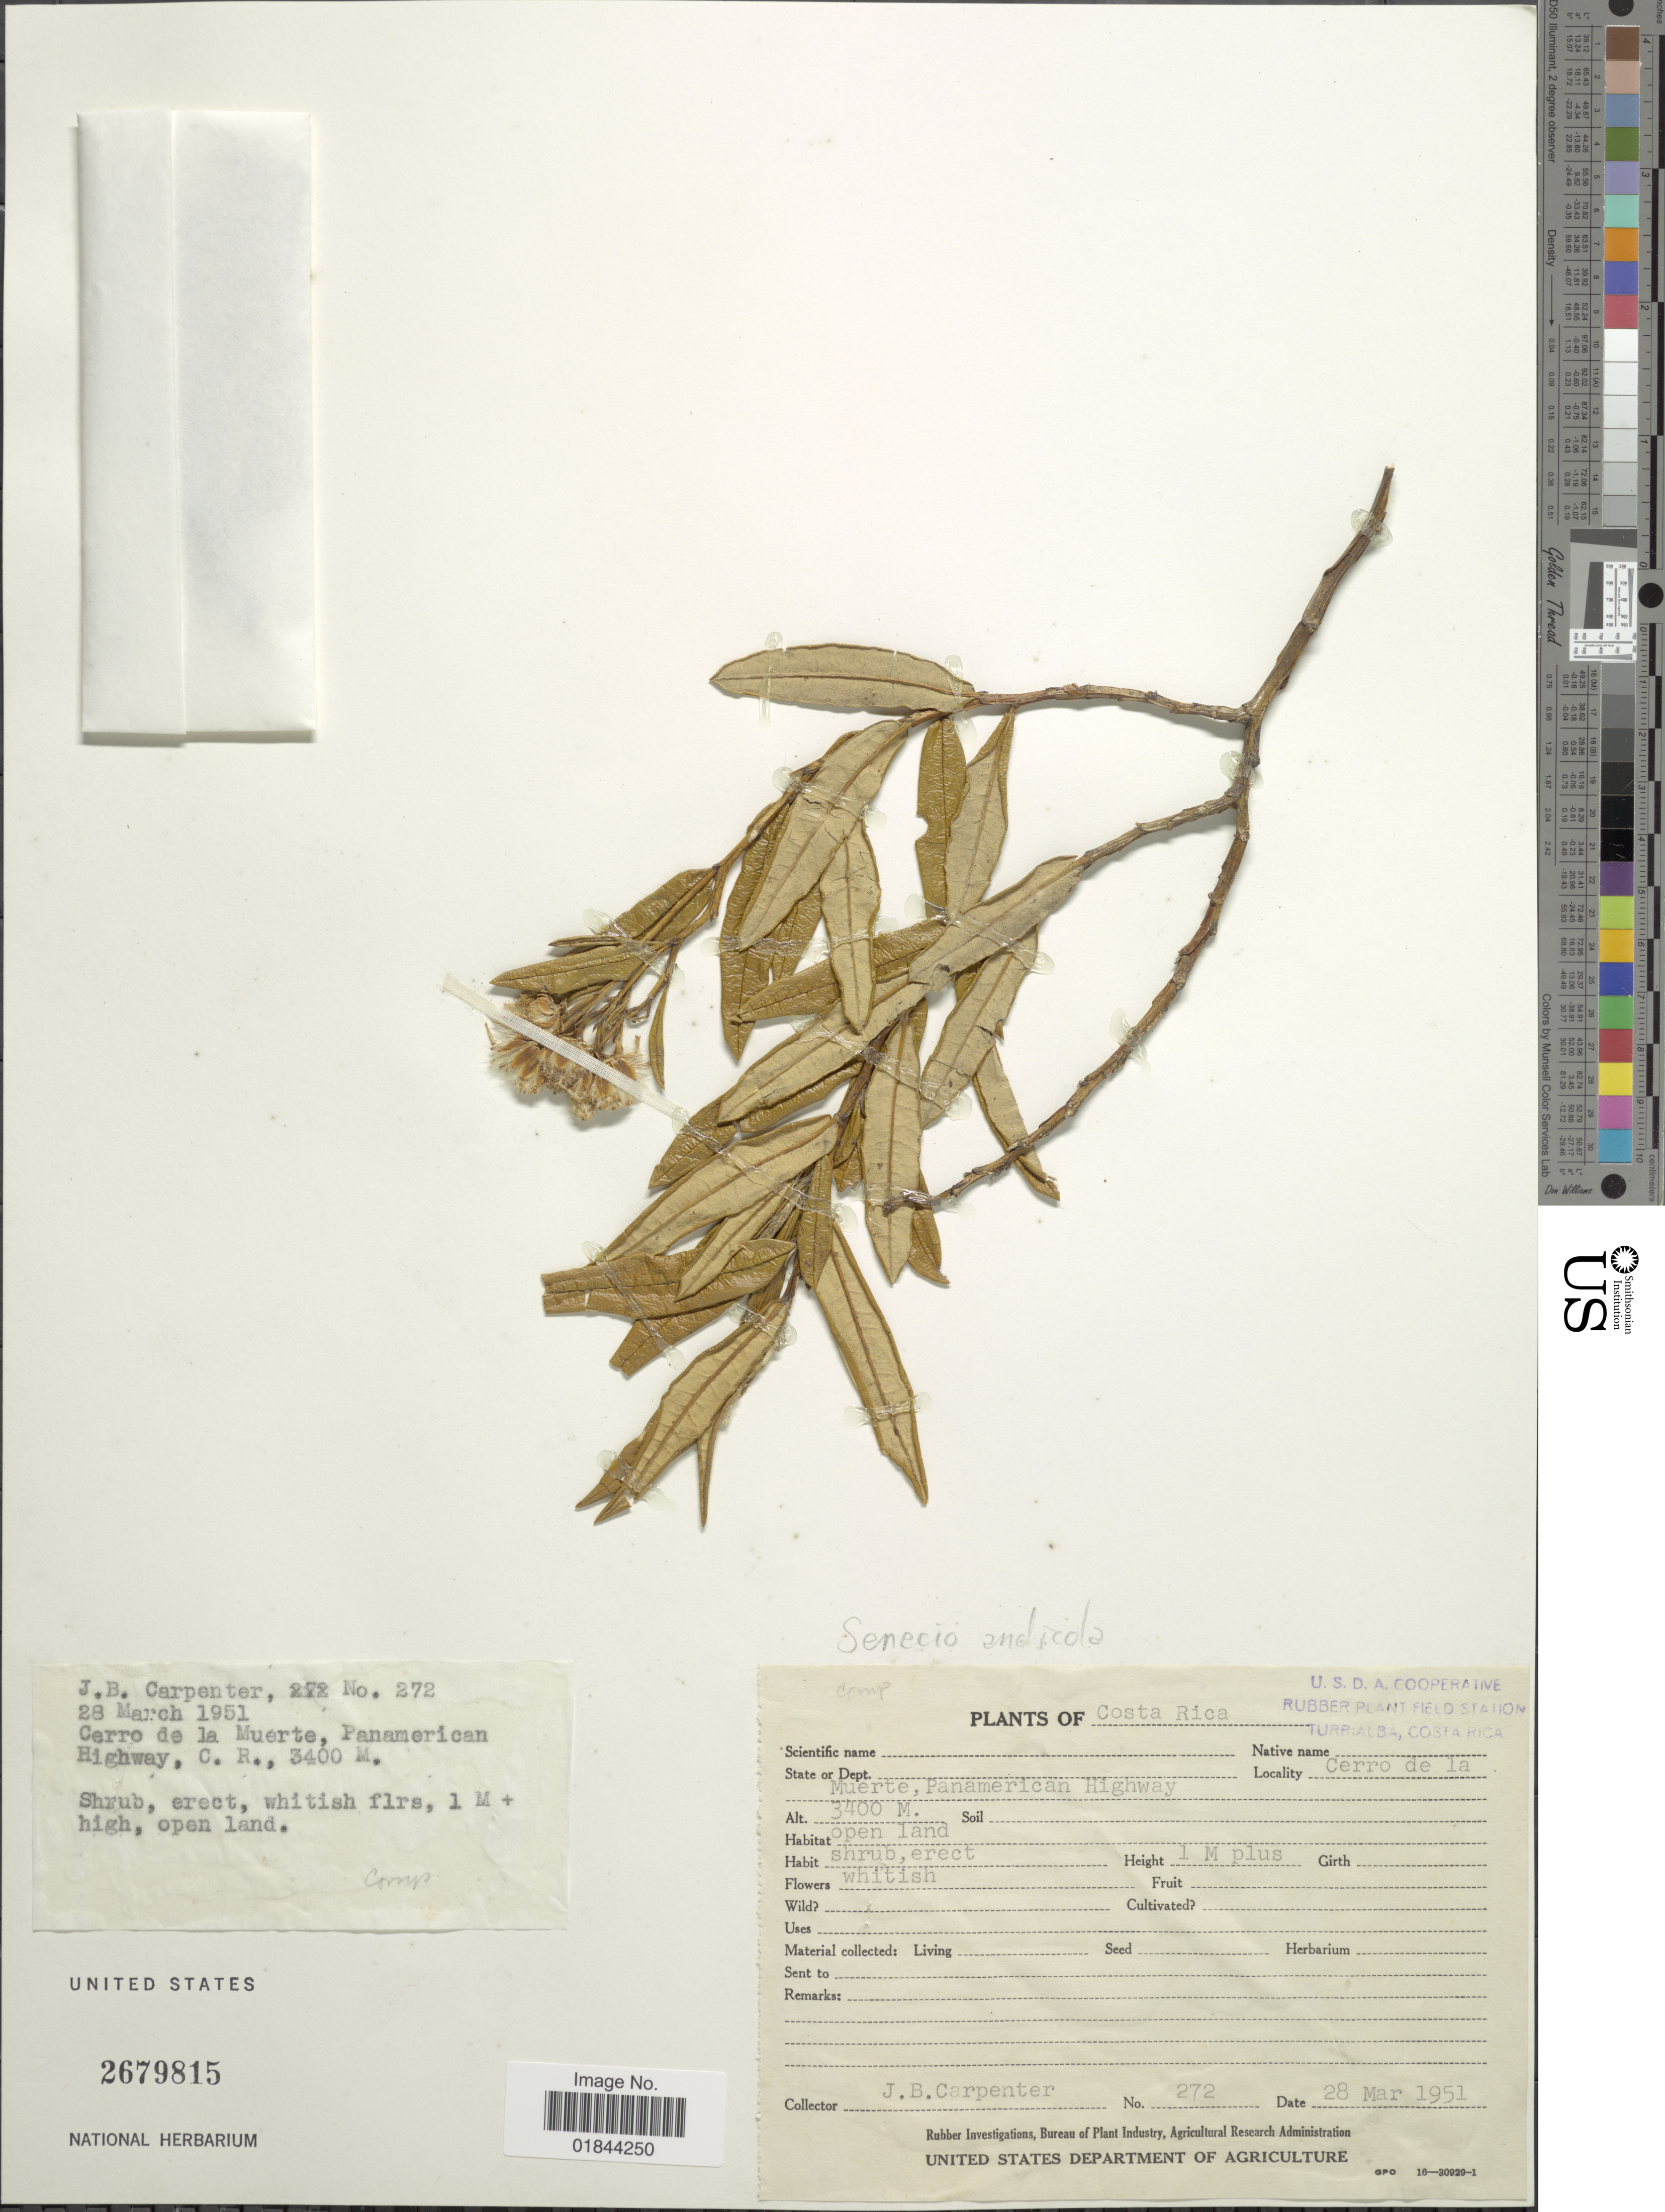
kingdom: Plantae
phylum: Tracheophyta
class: Magnoliopsida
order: Asterales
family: Asteraceae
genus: Pentacalia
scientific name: Pentacalia andicola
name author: (Turcz.) Cuatrec.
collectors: J. Carpenter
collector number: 272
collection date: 1951-03-28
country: Costa Rica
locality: Cerro de la Muerte, Panamerican Highway, C.R.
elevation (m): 3400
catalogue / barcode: US 2679815